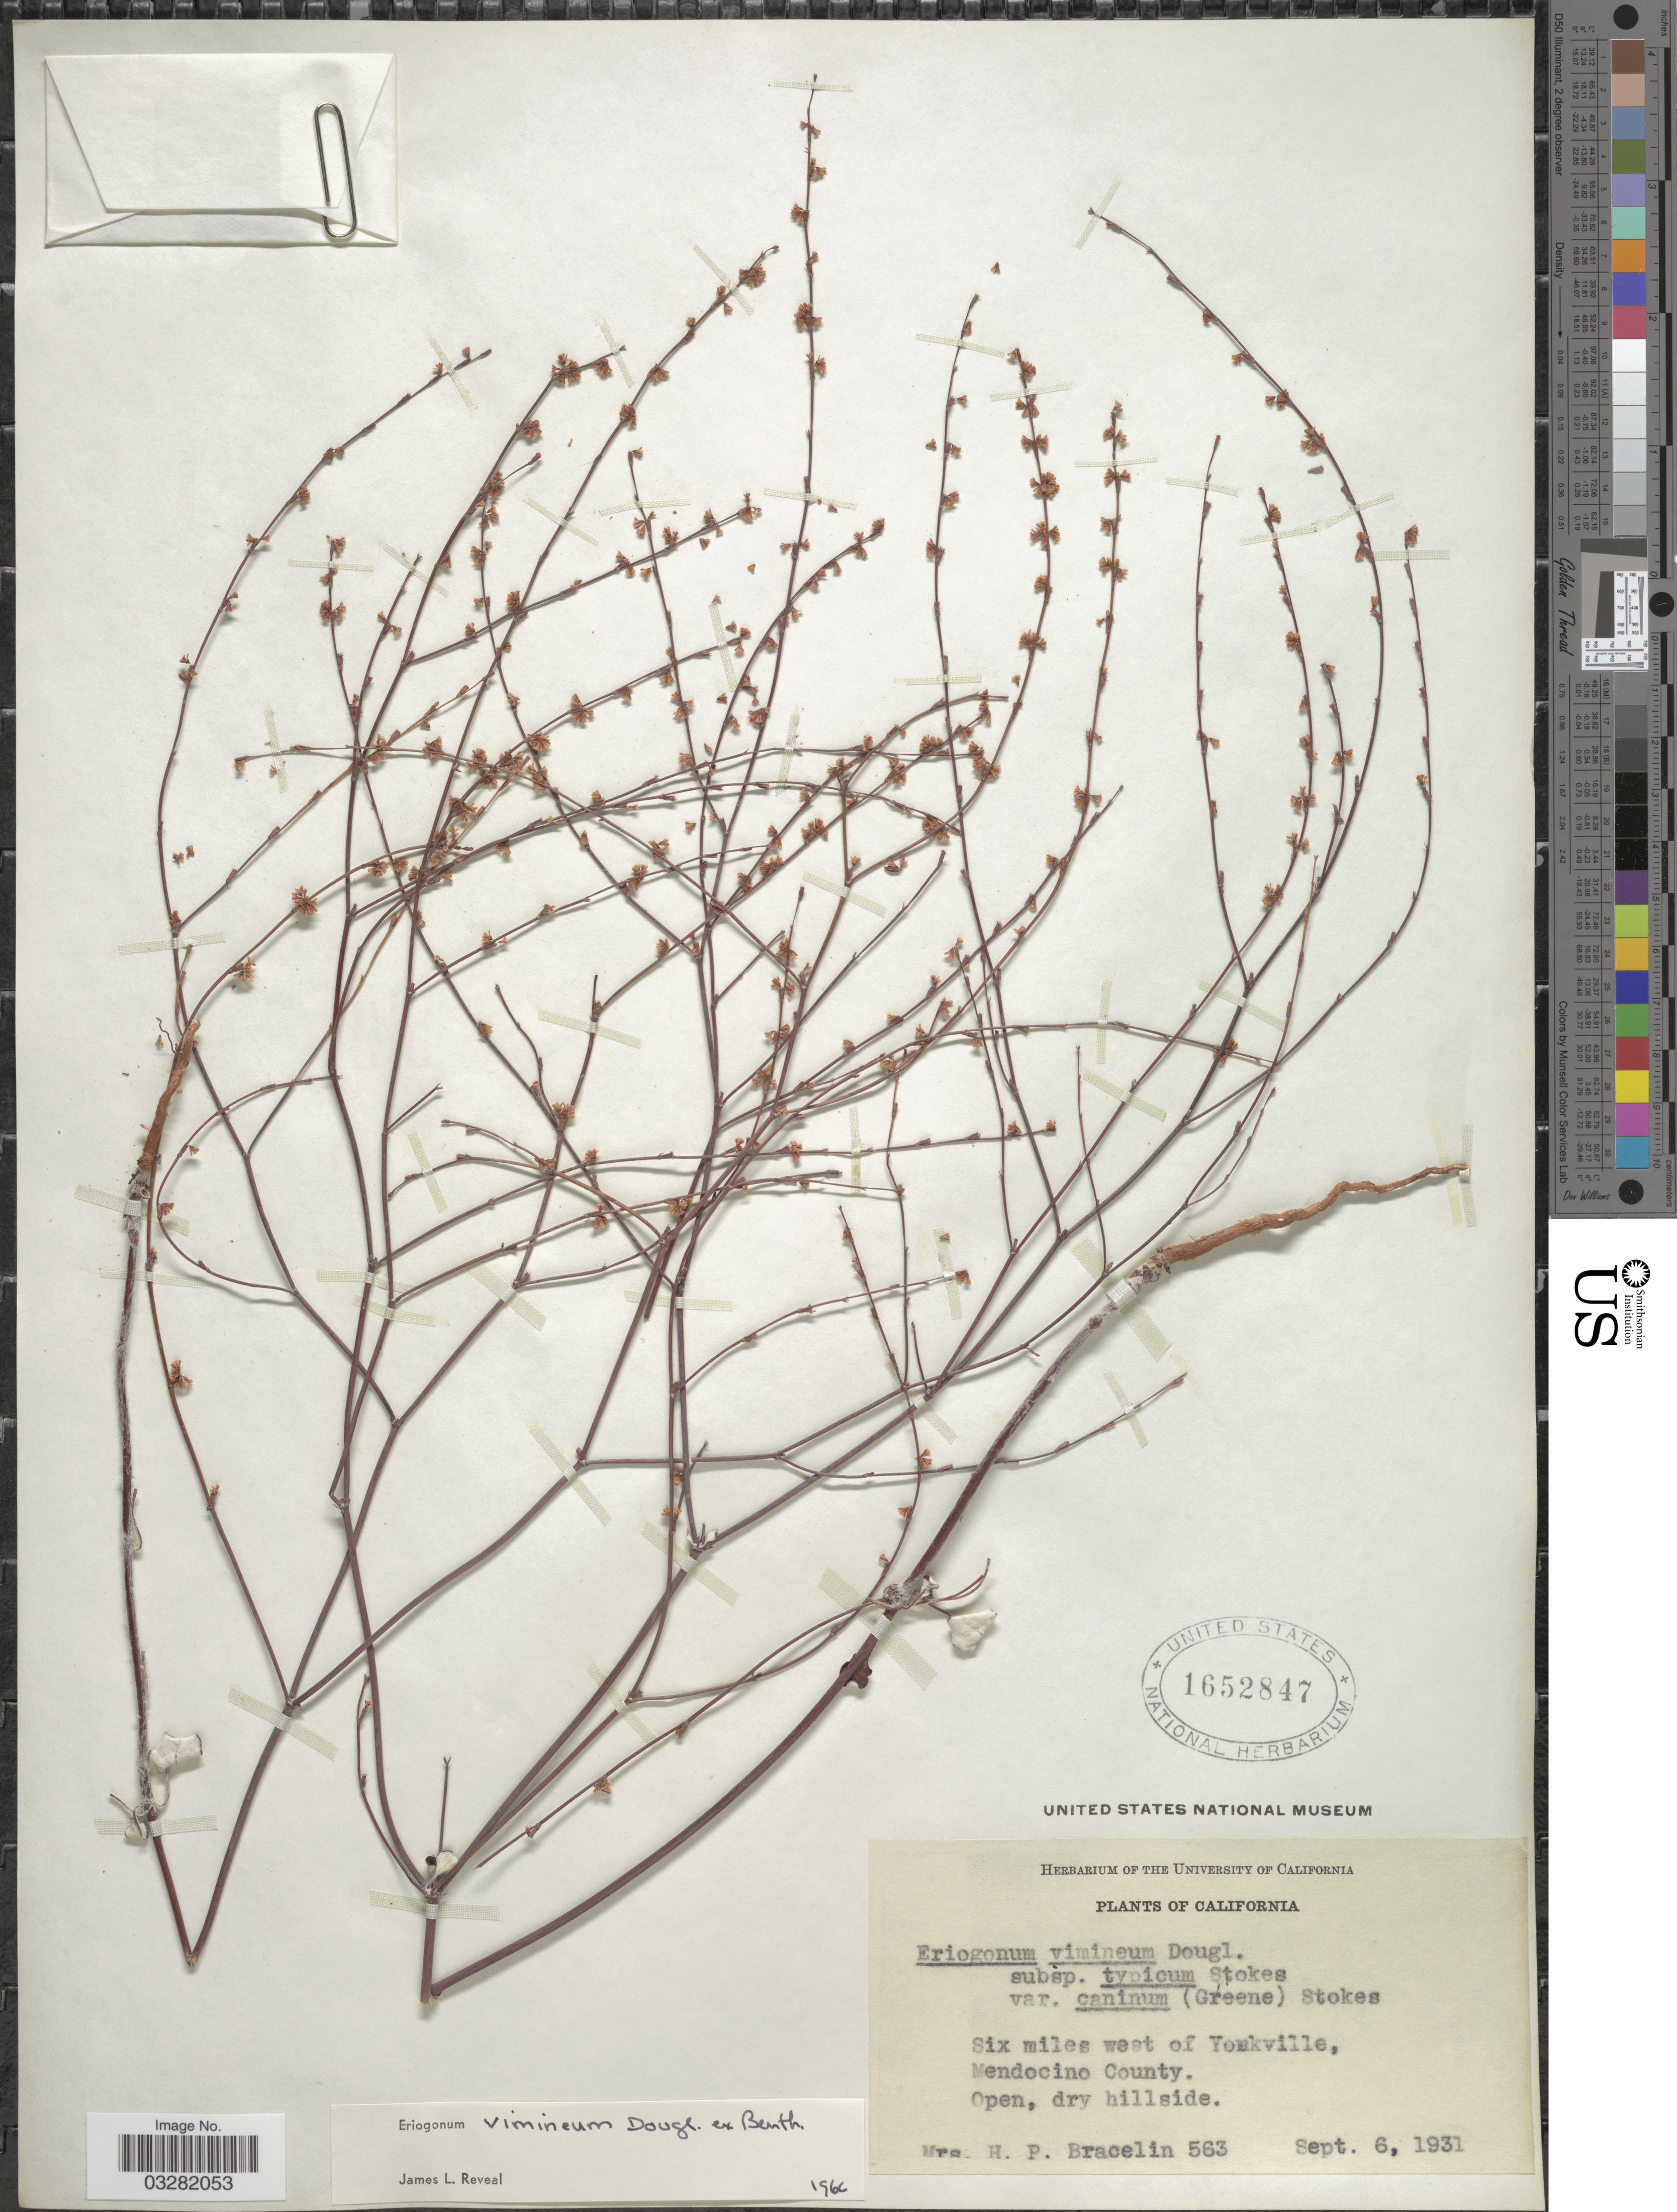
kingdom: Plantae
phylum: Tracheophyta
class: Magnoliopsida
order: Caryophyllales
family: Polygonaceae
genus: Eriogonum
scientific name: Eriogonum vimineum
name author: Douglas ex Benth.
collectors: H. Bracelin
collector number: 563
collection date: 1931-09-06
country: United States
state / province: California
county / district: Mendocino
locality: Six miles west of Yorkville, Mendocino County.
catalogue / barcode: US 1652847